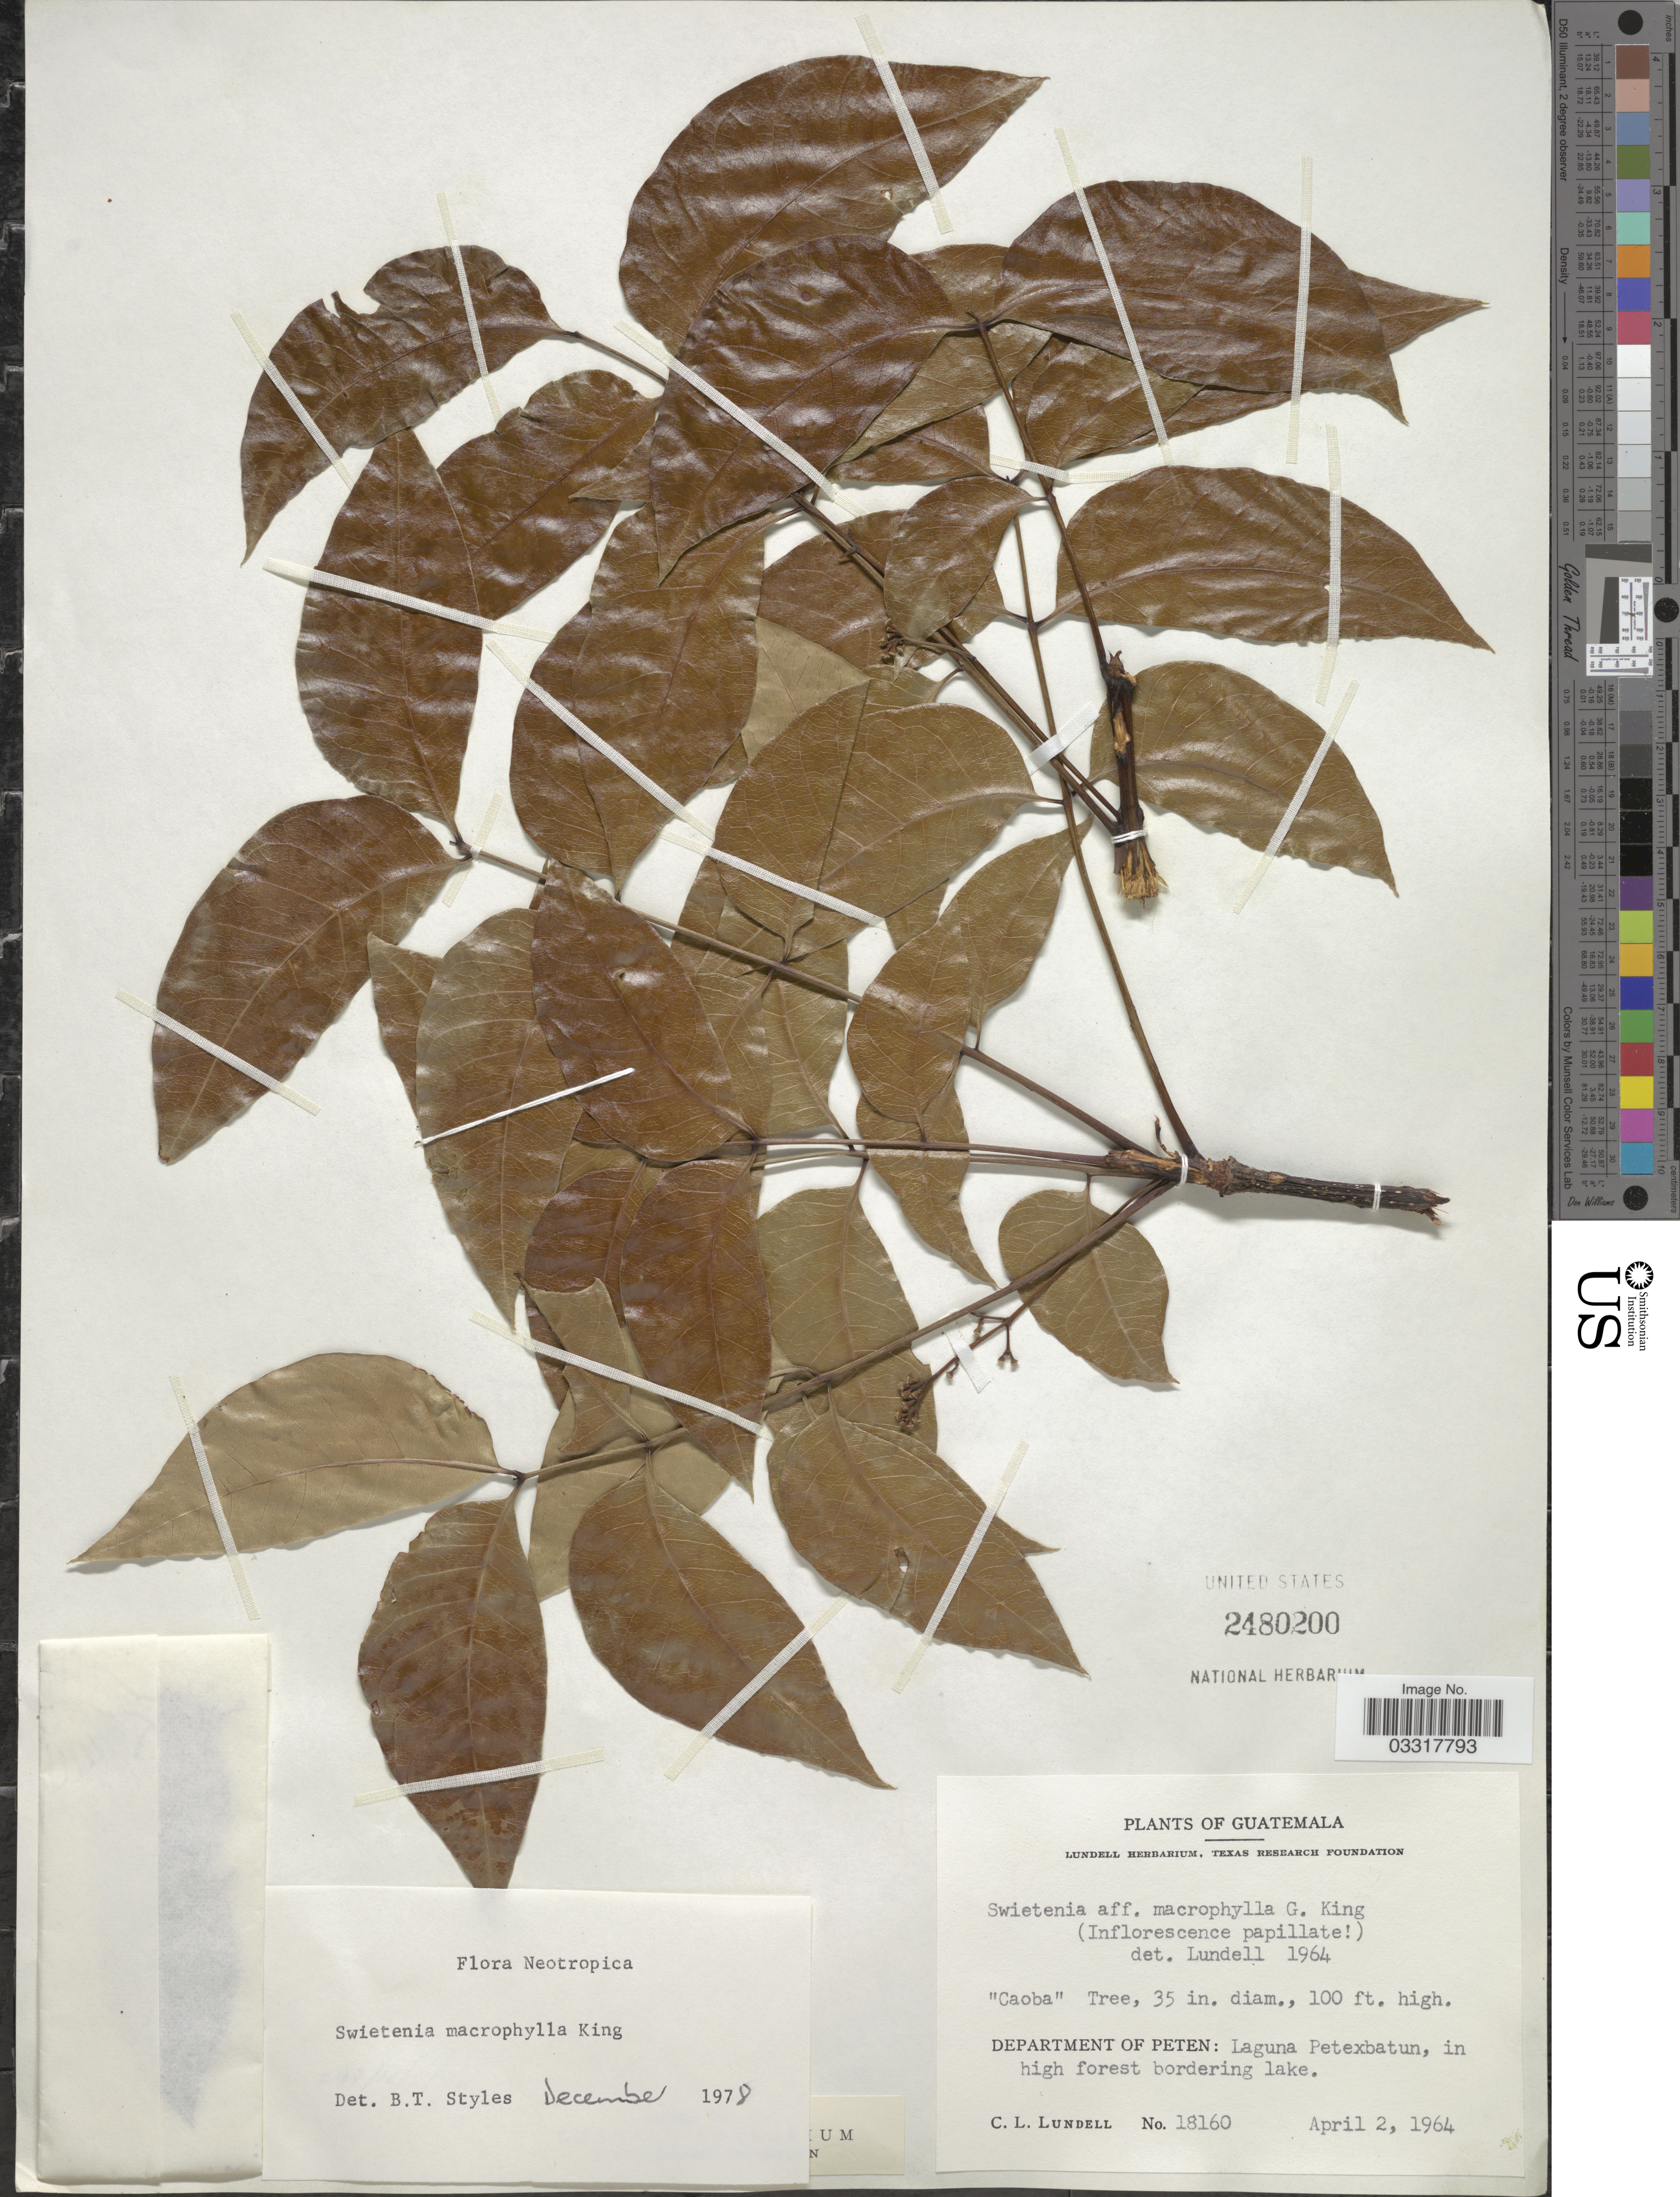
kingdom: Plantae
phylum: Tracheophyta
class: Magnoliopsida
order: Sapindales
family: Meliaceae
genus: Swietenia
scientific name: Swietenia macrophylla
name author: King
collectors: C. L. Lundell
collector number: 18160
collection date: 1964-04-02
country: Guatemala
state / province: El Petén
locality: Department of Peten: Laguna Petexbatun.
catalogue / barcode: US 2480200